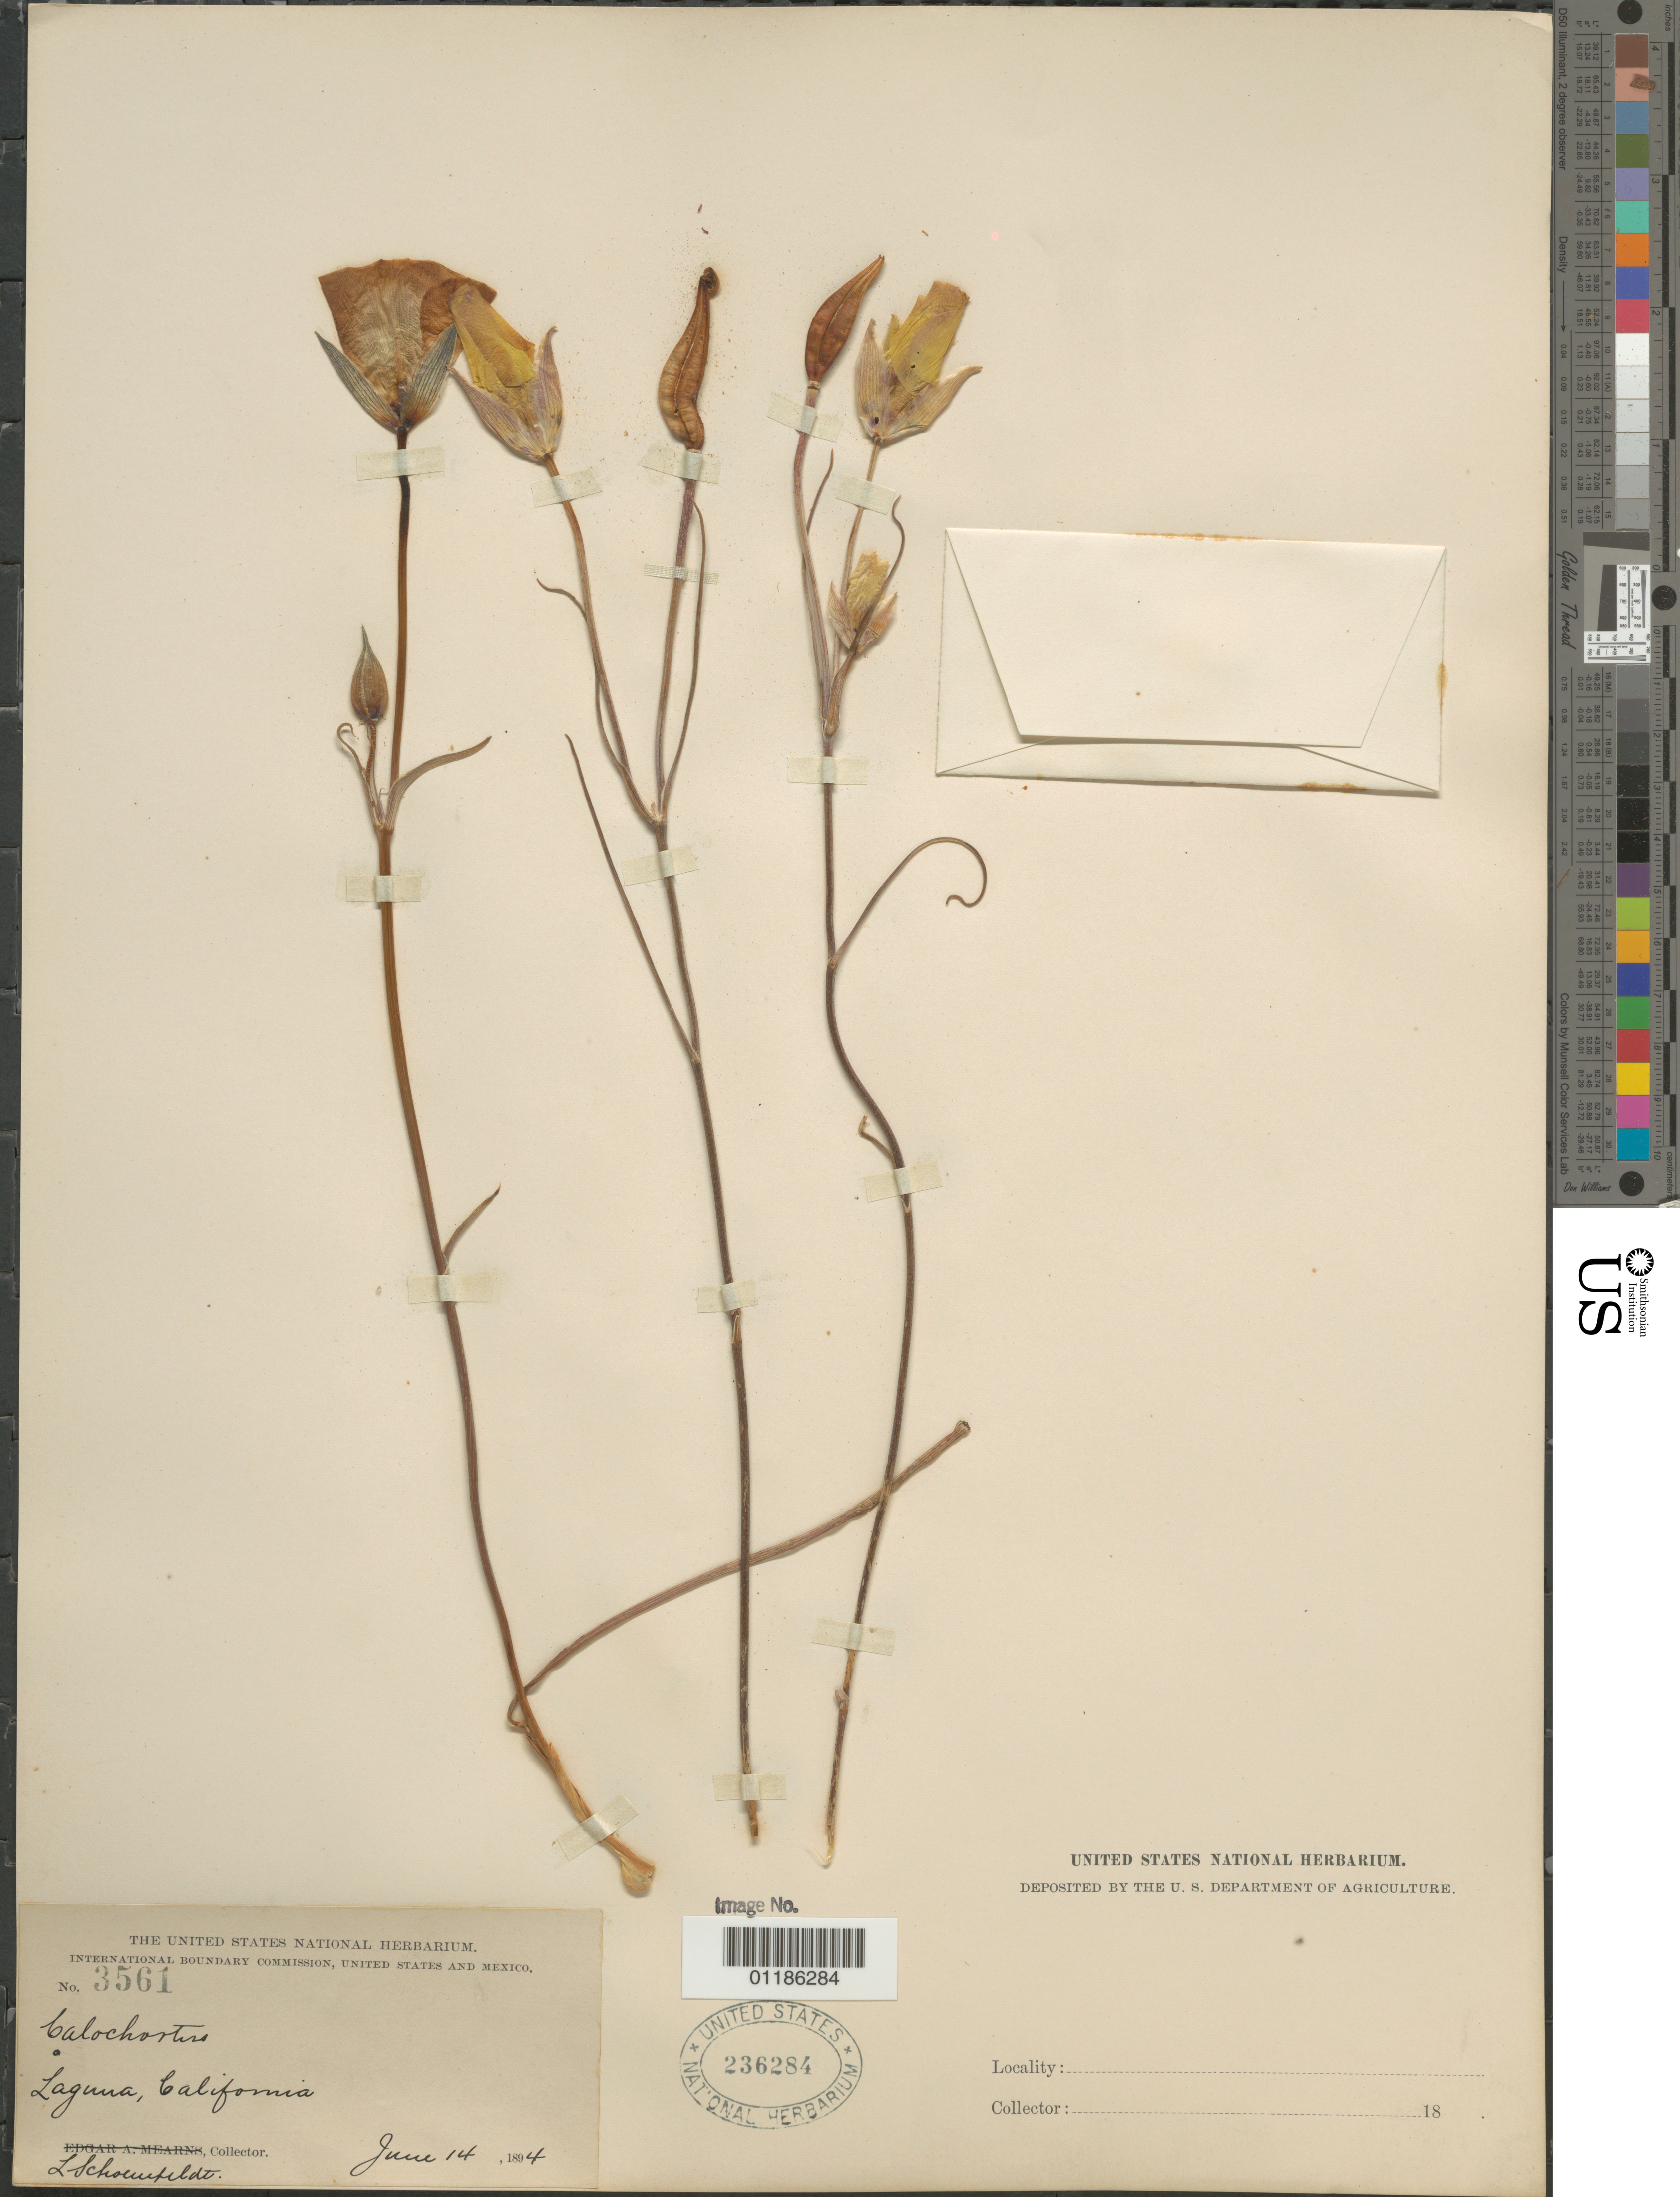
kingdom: Plantae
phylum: Tracheophyta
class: Liliopsida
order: Liliales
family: Liliaceae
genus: Calochortus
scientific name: Calochortus sp.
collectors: L. Schoenfeldt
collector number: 3561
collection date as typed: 14 Jun 1894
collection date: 1894-06-14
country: United States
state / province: California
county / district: Orange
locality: Laguna.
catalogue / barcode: US 236284